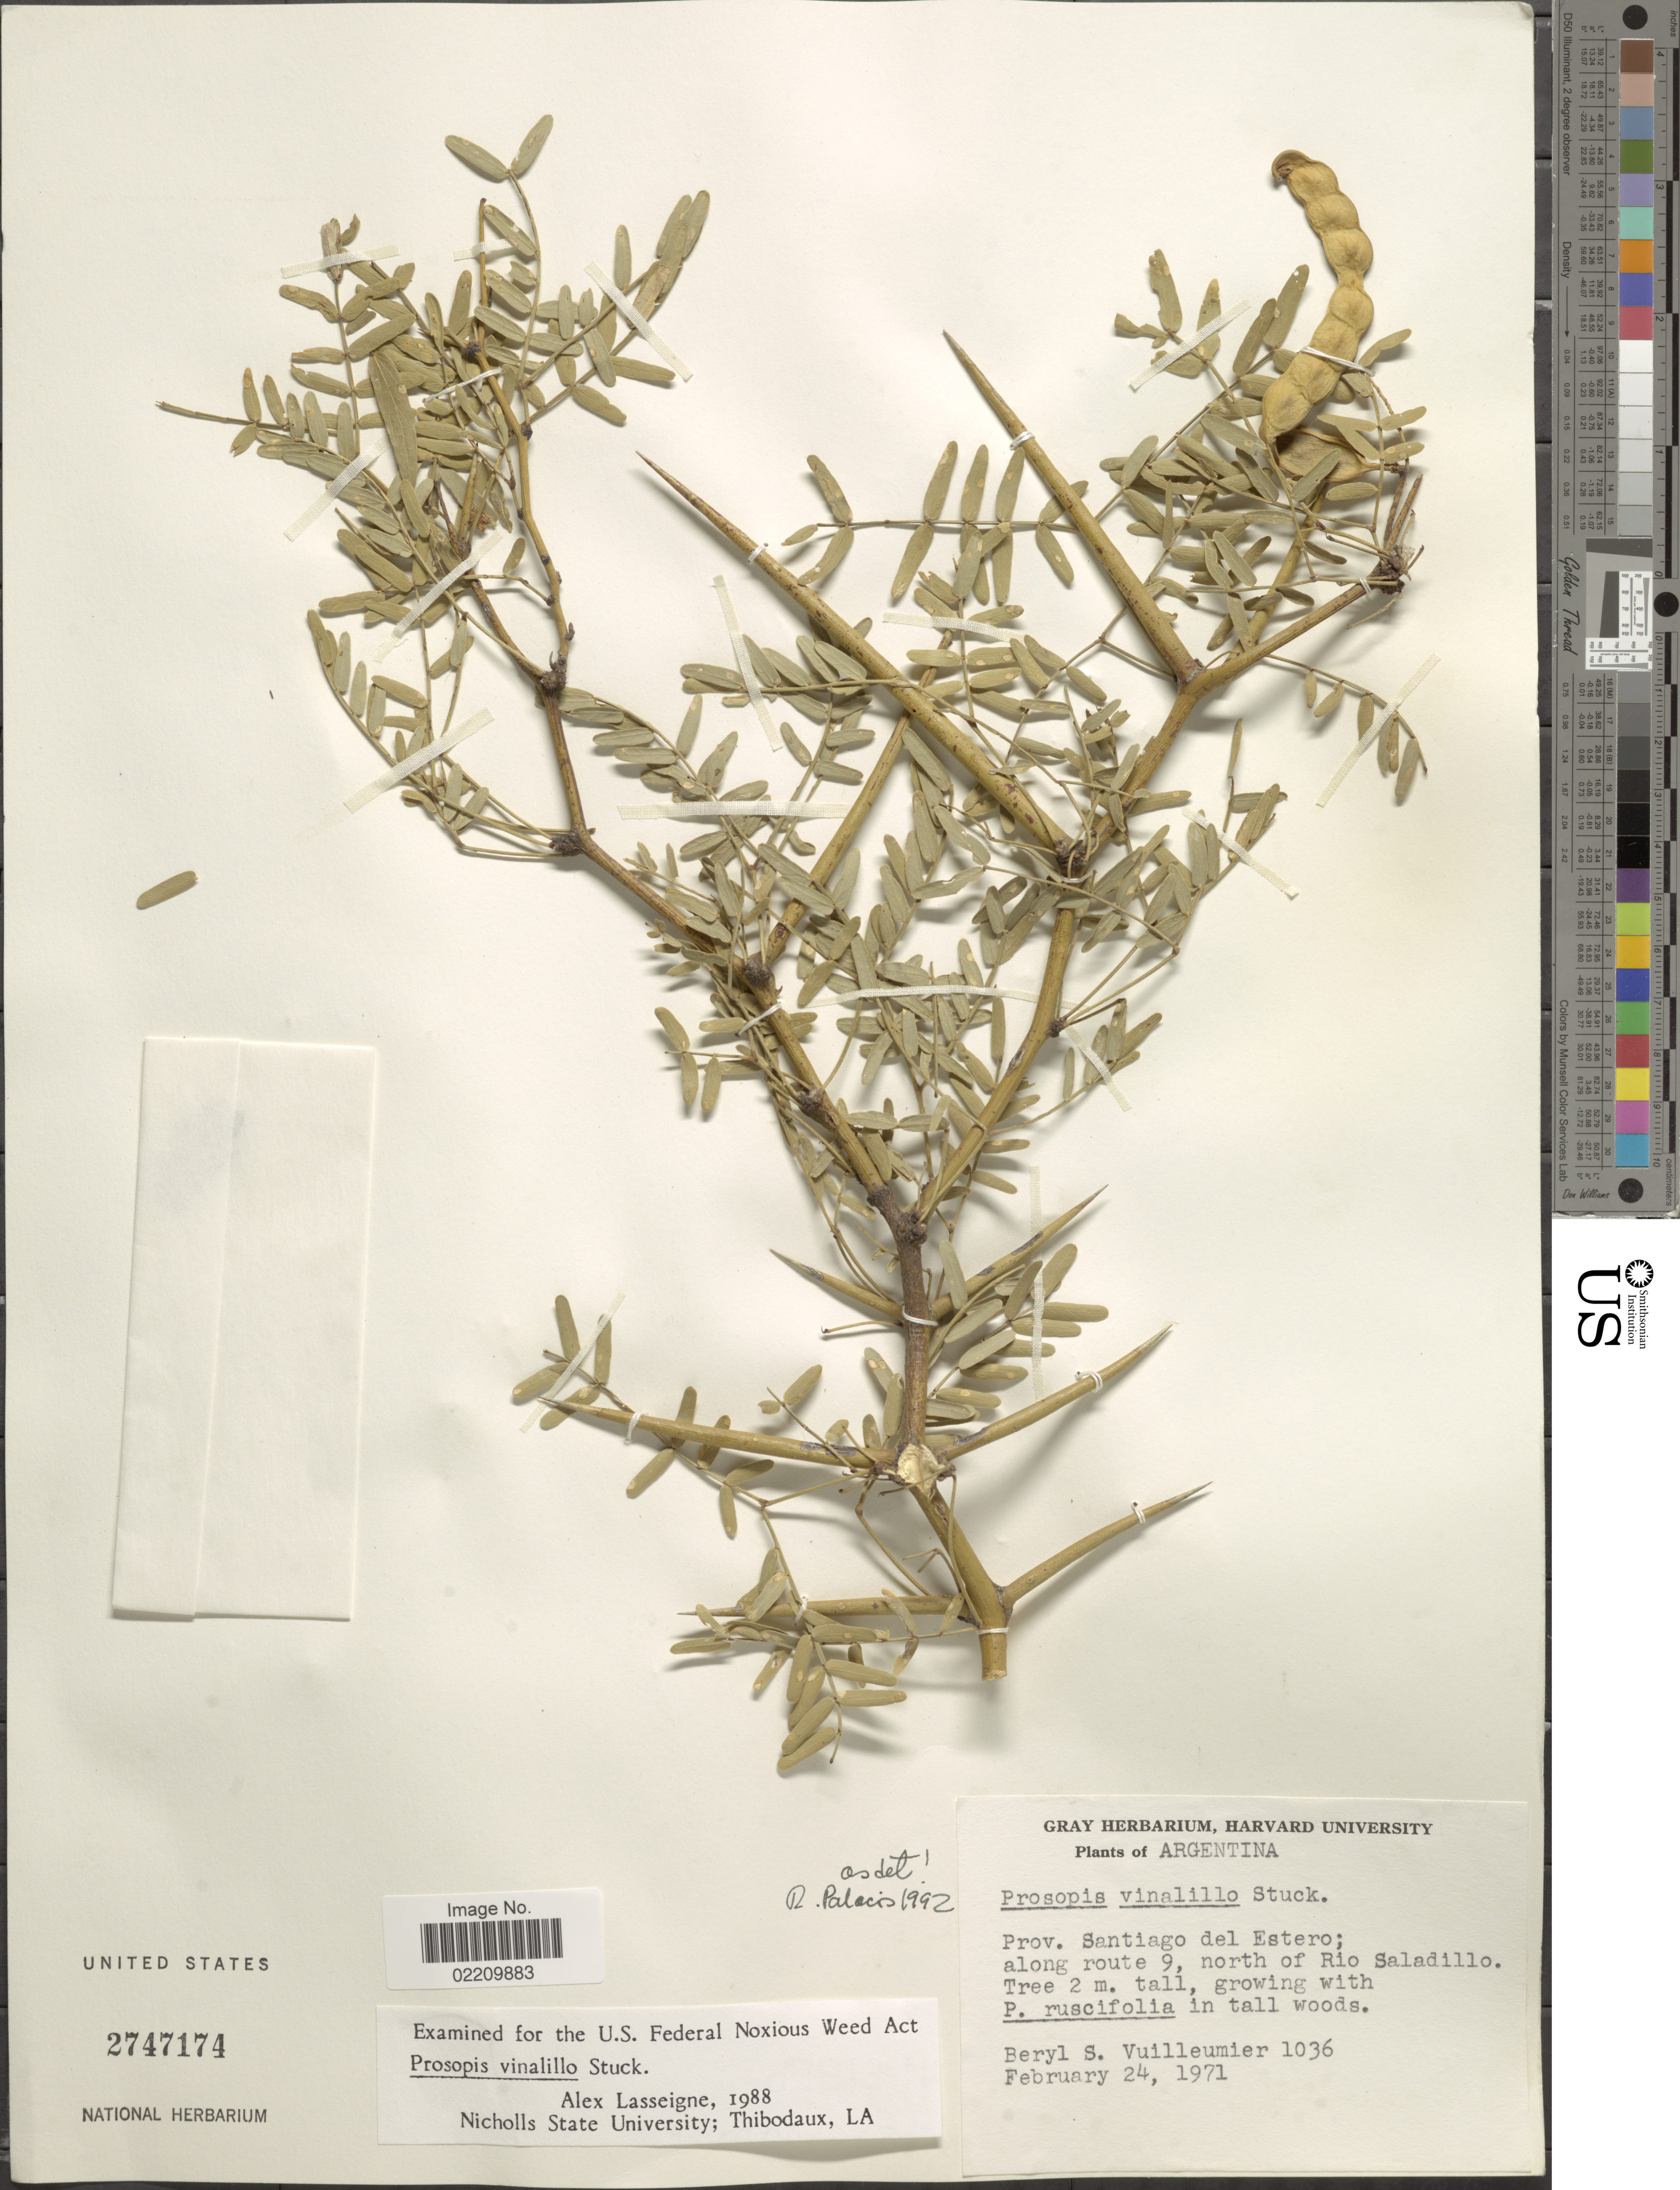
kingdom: Plantae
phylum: Tracheophyta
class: Magnoliopsida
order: Fabales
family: Fabaceae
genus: Neltuma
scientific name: Neltuma x vinalillo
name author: (Stuck.) C. E. Hughes & G.P. Lewis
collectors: B. Vuilleumier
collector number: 1036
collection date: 1971-02-24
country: Argentina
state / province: Santiago del Estero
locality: Along route 9, north of Rio Saladillo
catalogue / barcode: US 2747174